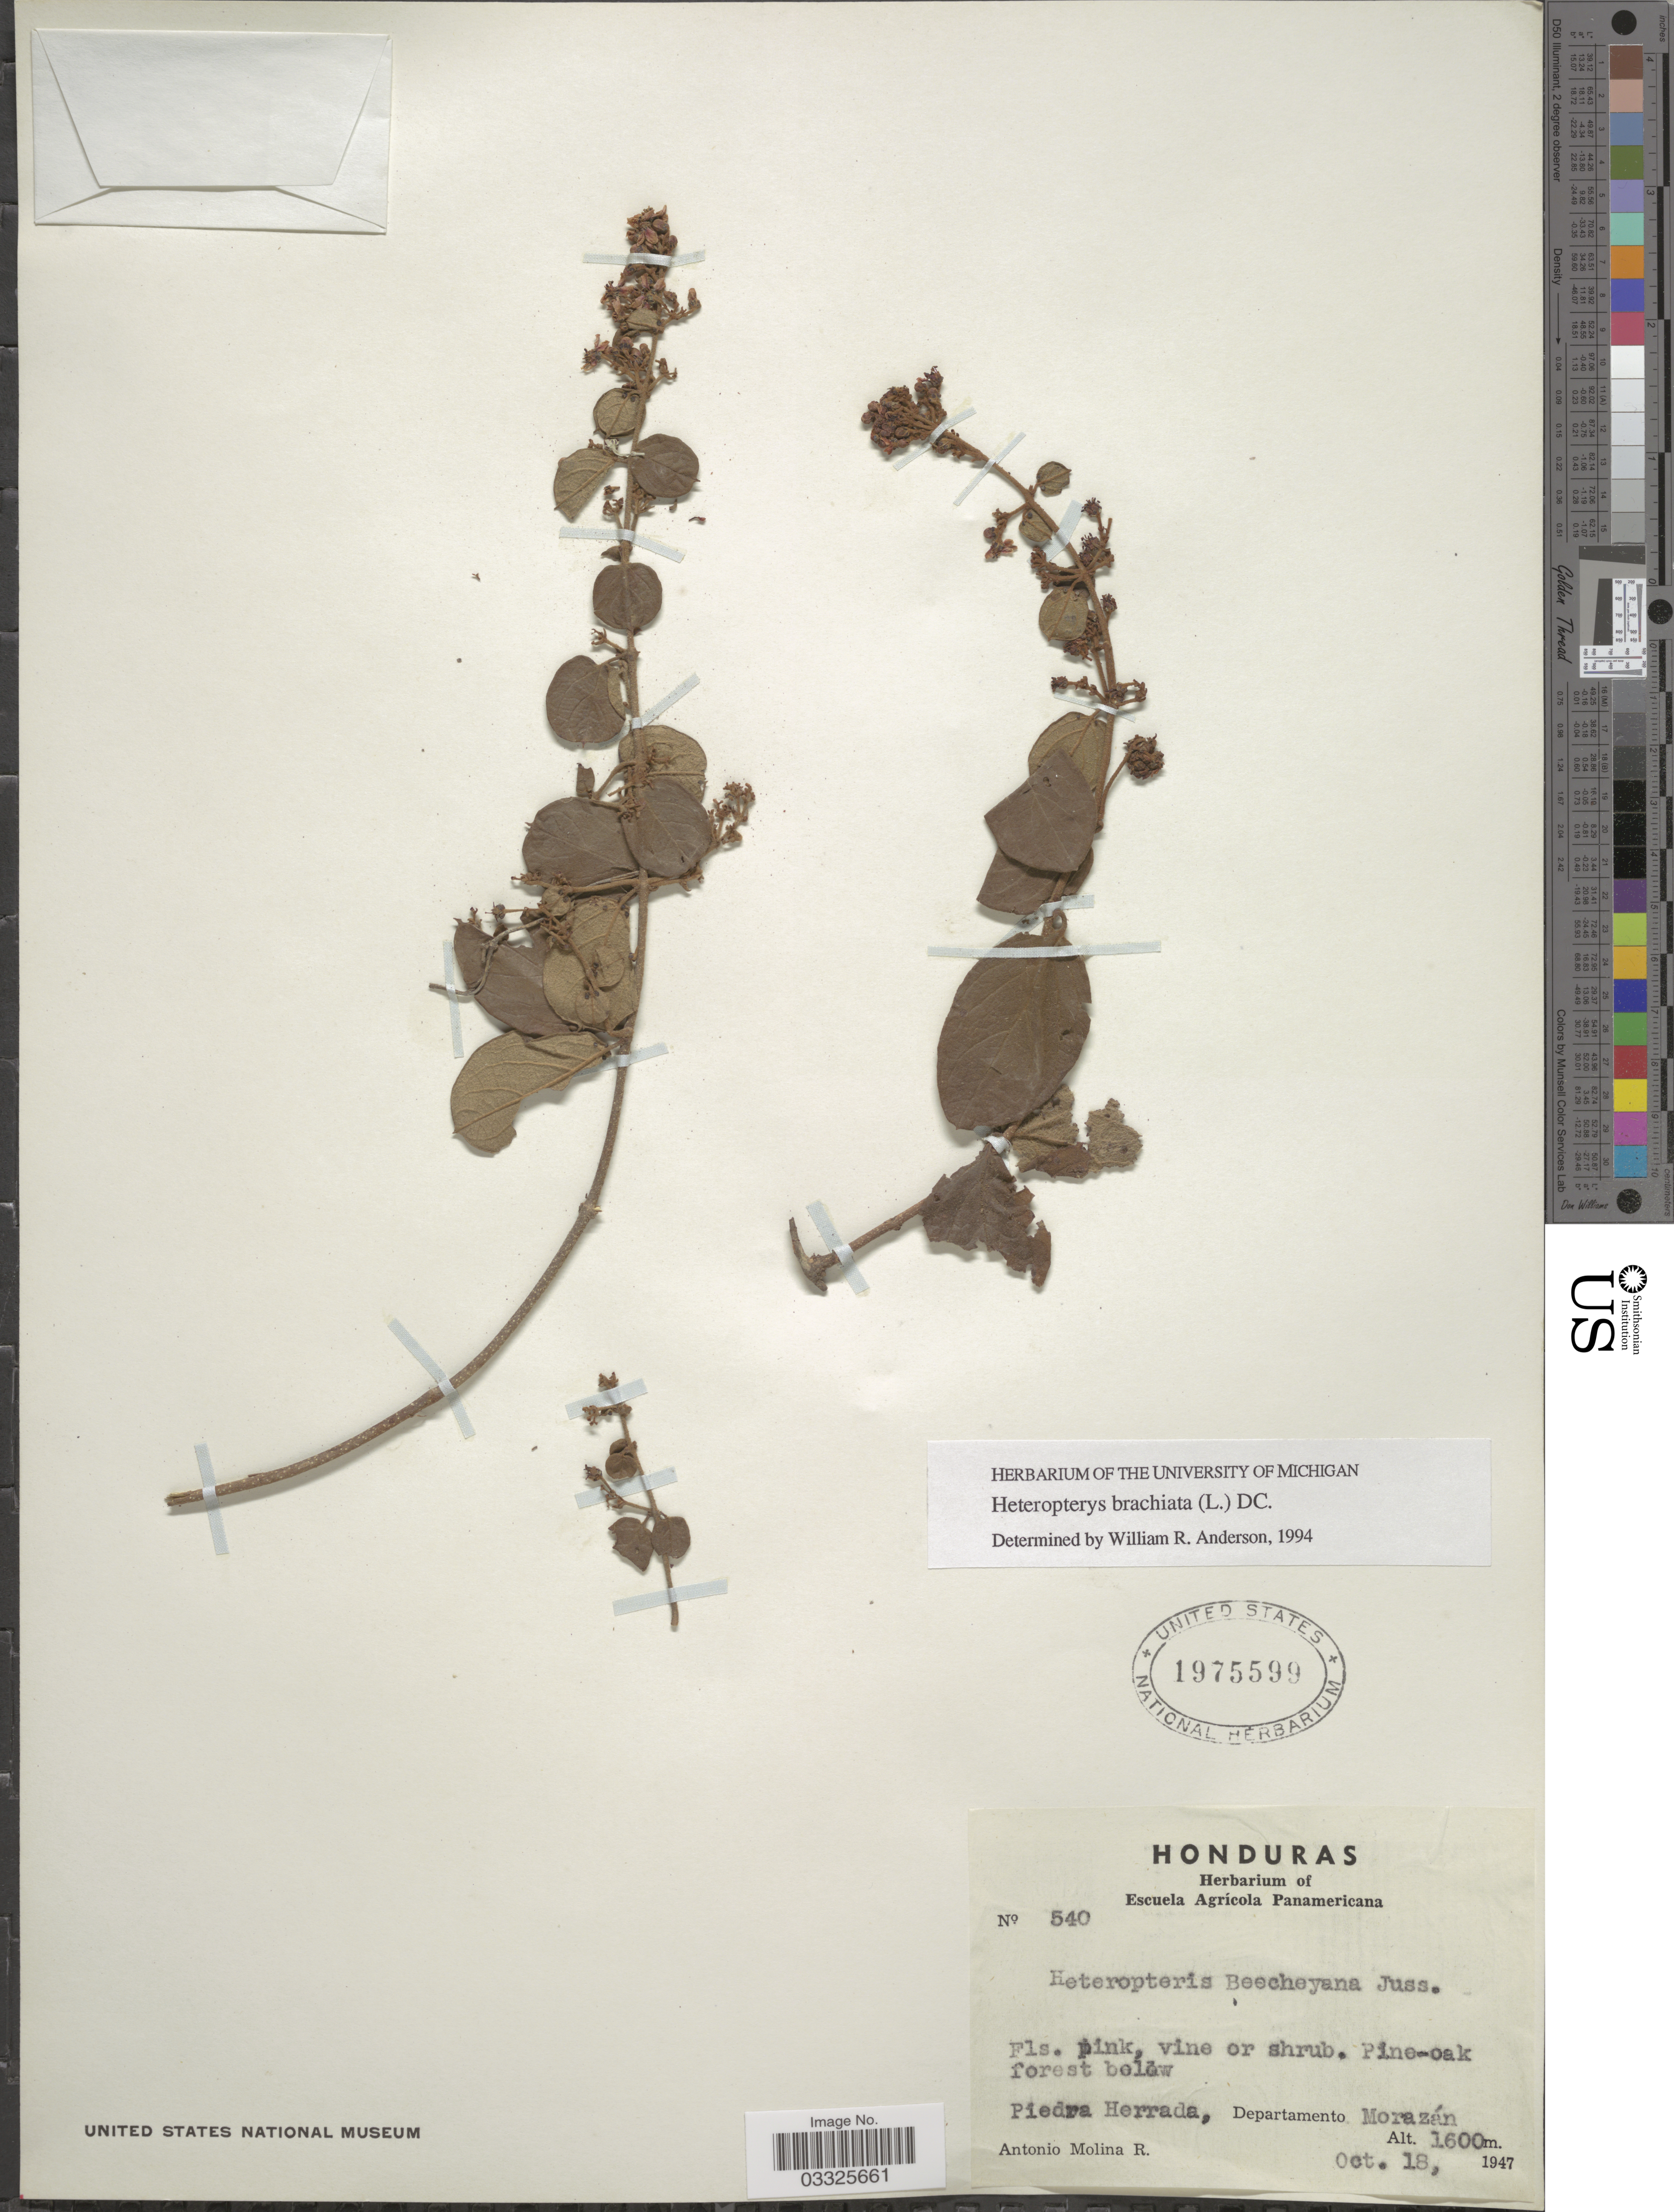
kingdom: Plantae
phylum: Tracheophyta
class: Magnoliopsida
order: Malpighiales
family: Malpighiaceae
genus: Heteropterys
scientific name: Heteropterys brachiata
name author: (L.) DC.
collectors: A. Molina R.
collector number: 540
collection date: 1947-10-18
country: Honduras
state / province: Fco. Morazán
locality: Piedra Herrada, Departamento Morazán.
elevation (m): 1600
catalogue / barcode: US 1975599